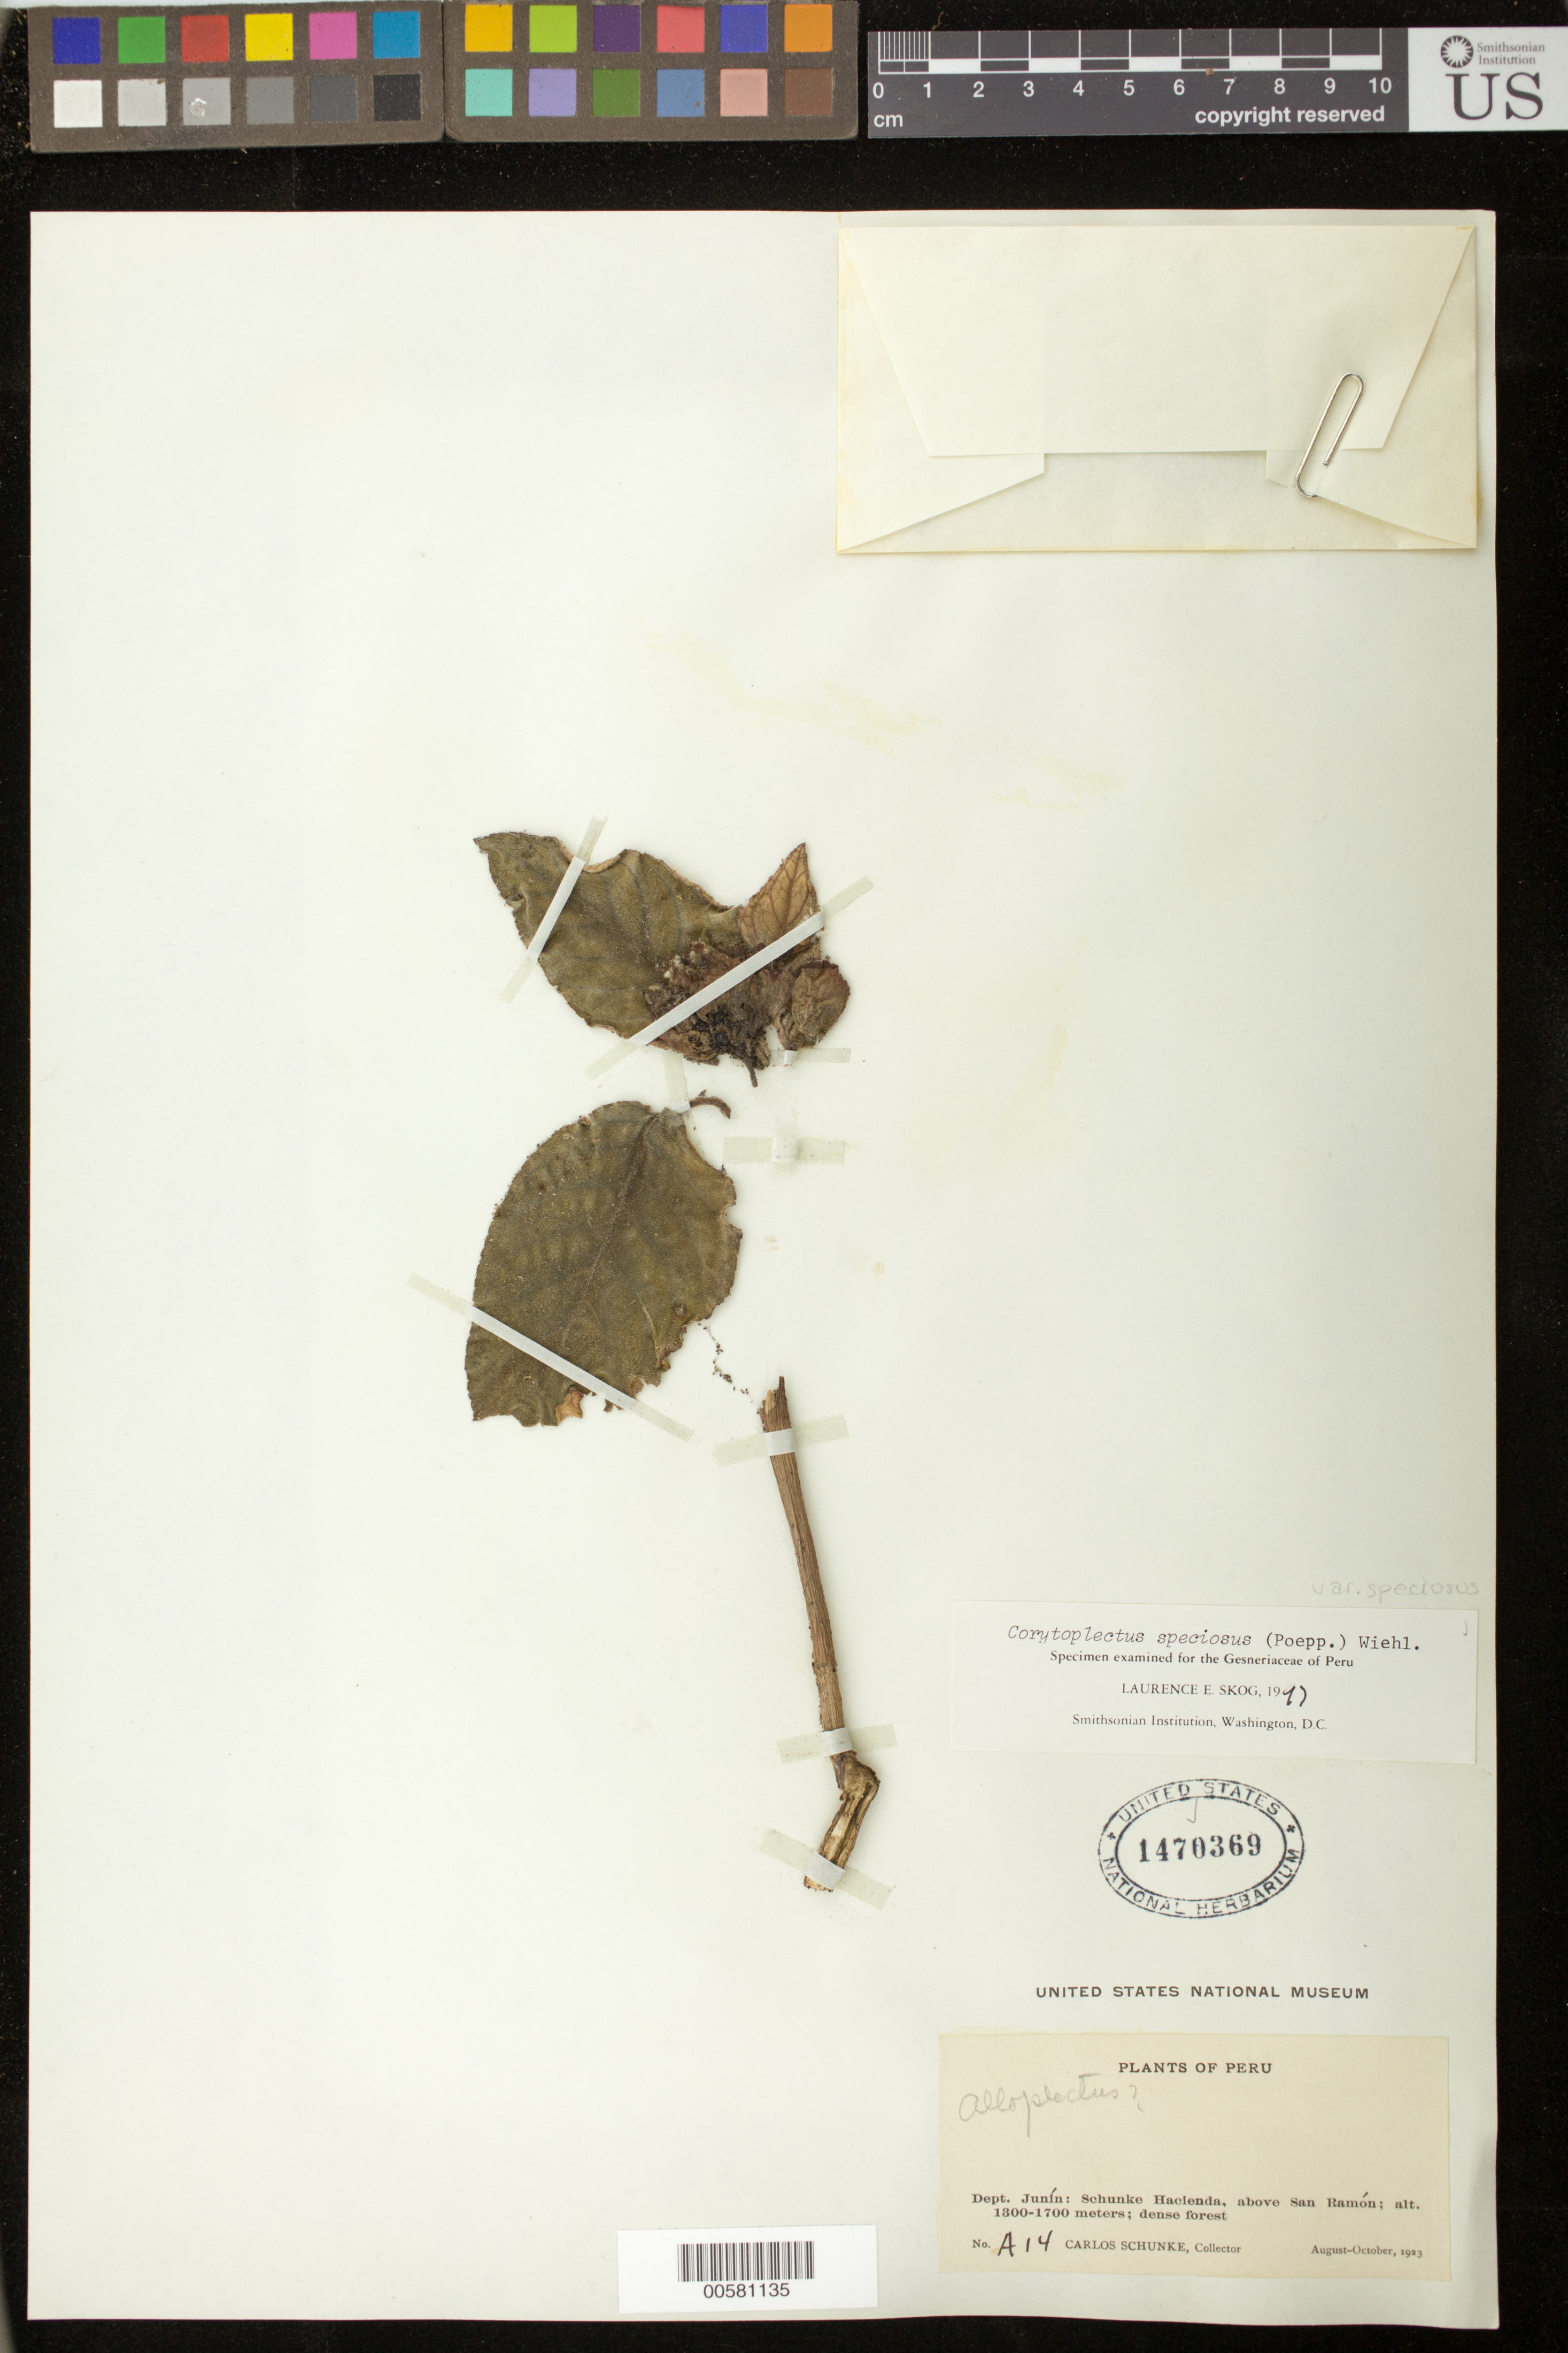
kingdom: Plantae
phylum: Tracheophyta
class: Magnoliopsida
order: Lamiales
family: Gesneriaceae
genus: Corytoplectus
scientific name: Corytoplectus speciosus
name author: (Poepp.) Wiehler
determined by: Skog, Laurence E.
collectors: C. Schunke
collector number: A 14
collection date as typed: Aug-Oct 1923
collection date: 1923-08/1923-10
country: Peru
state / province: Junín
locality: Schunke Hacienda, above San Ramón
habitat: Dense forest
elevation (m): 1700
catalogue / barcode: US 1470369